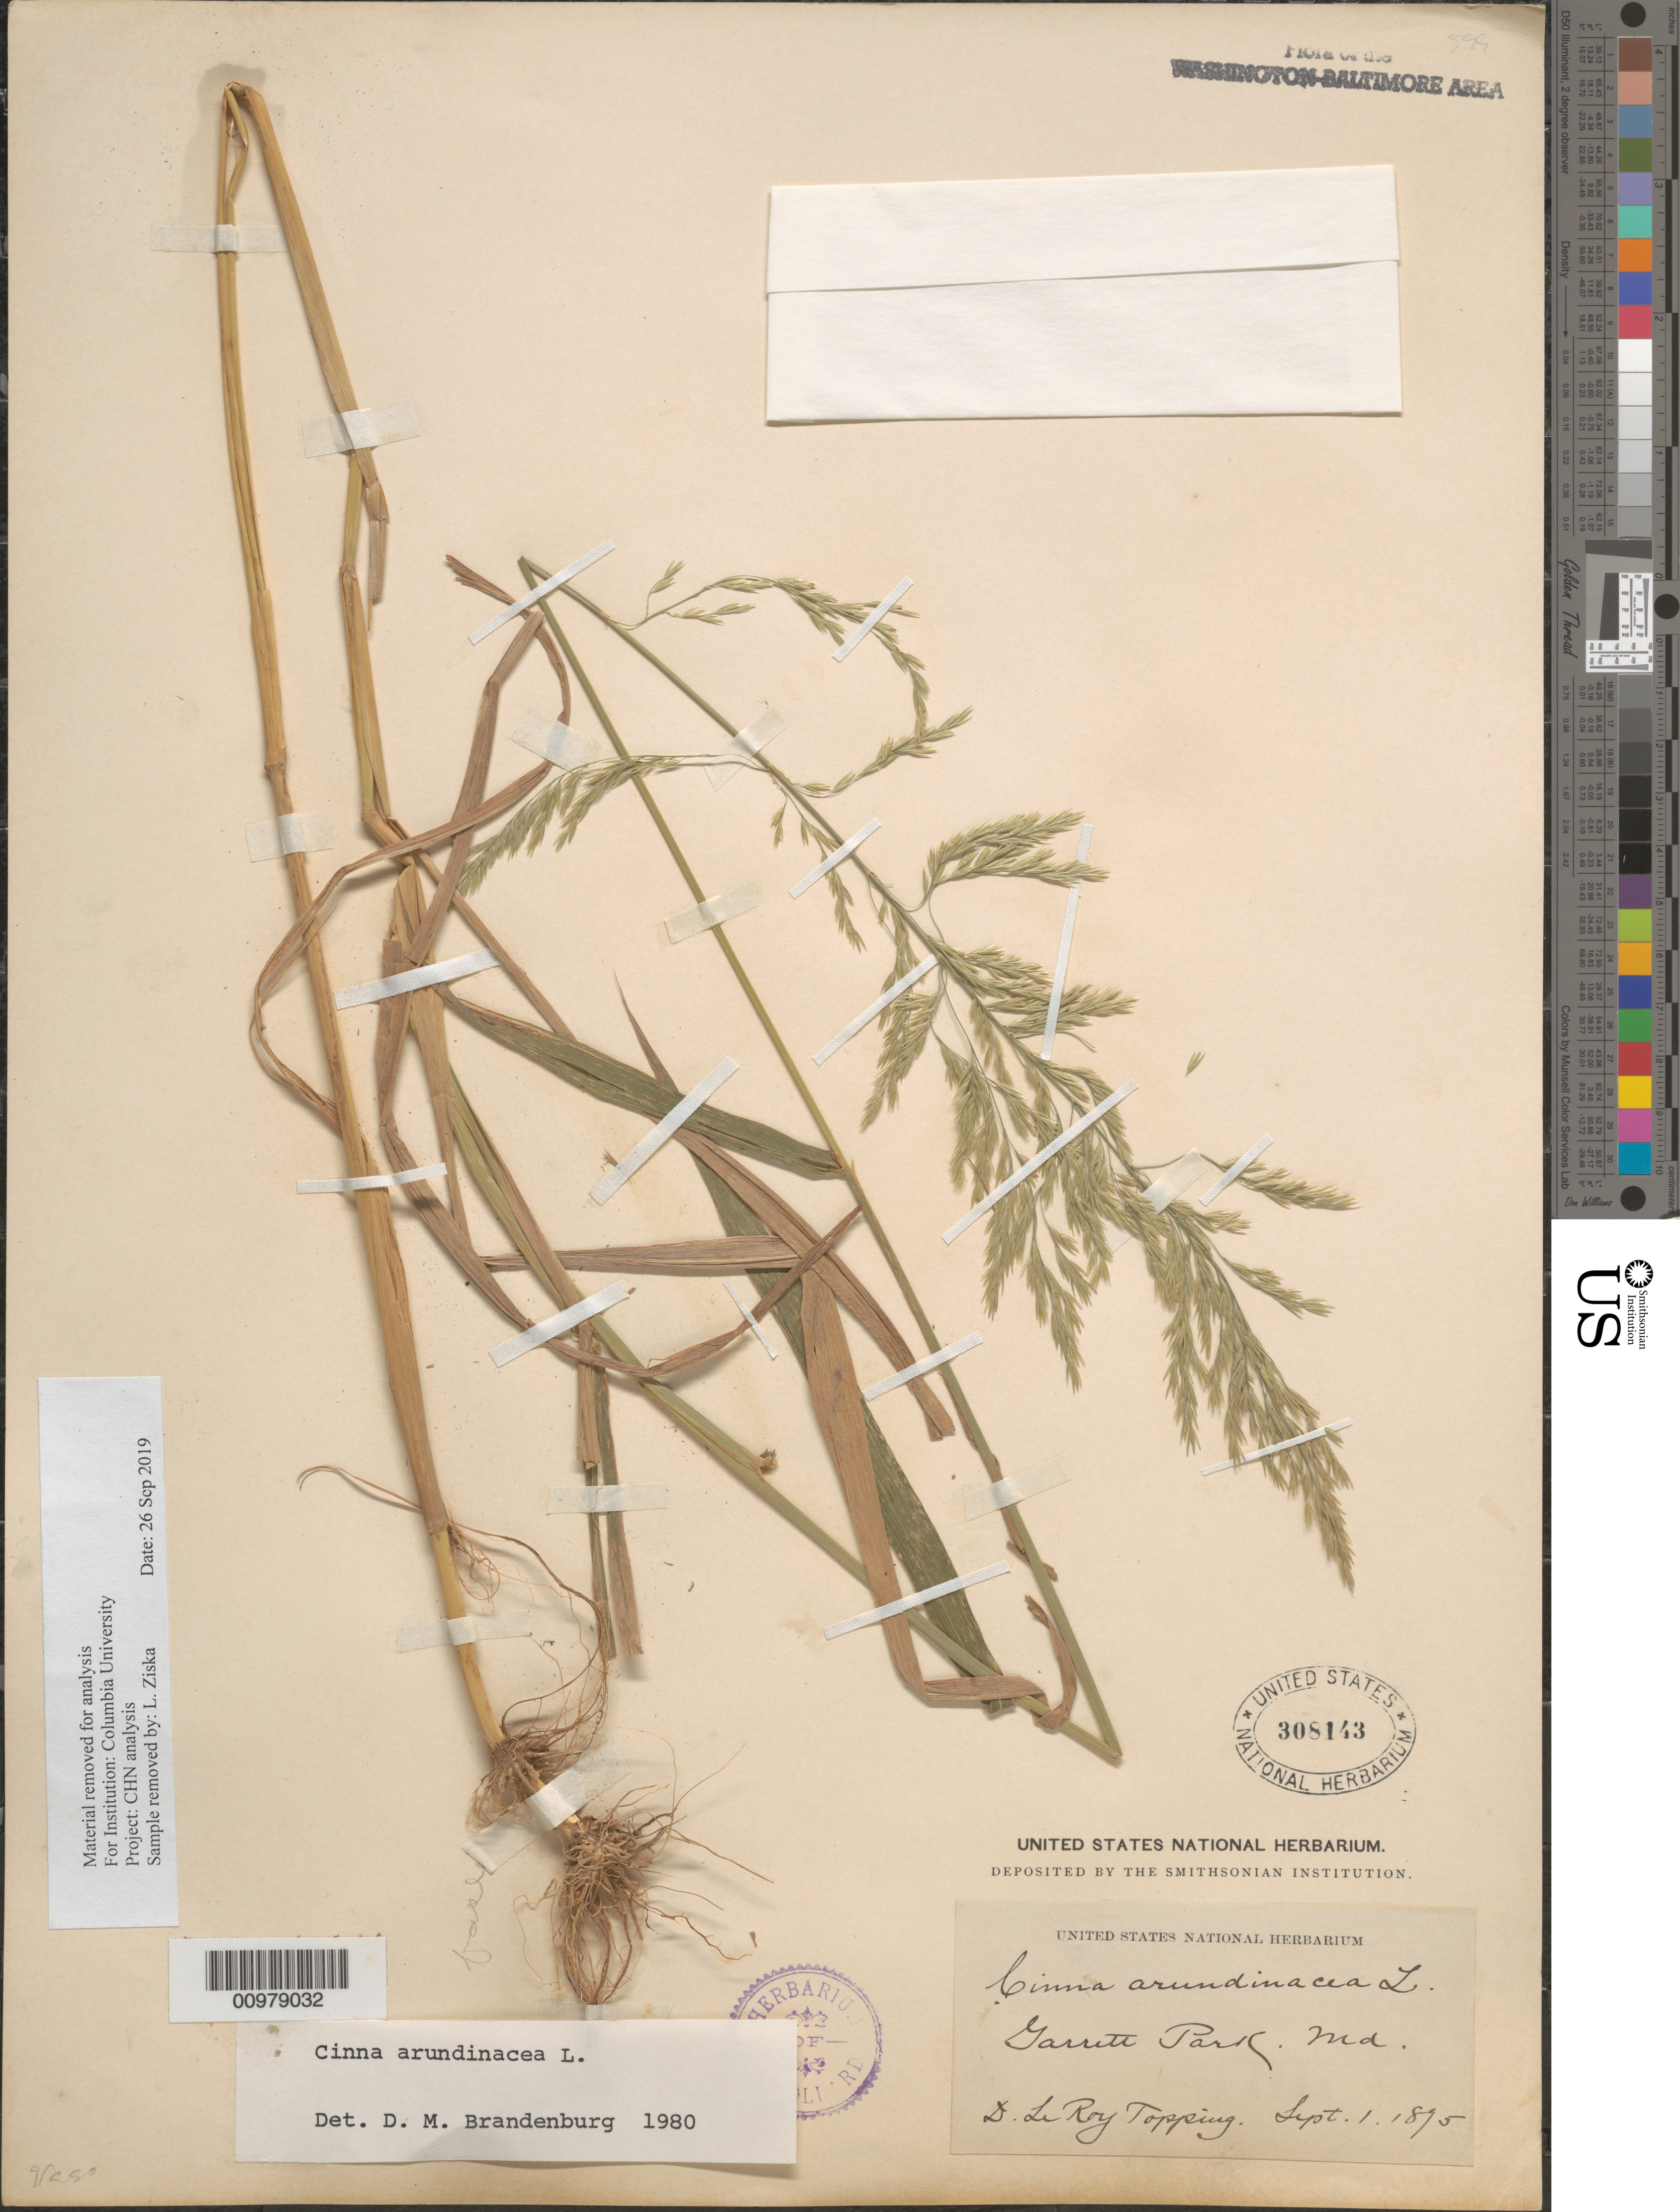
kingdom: Plantae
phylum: Tracheophyta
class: Liliopsida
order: Poales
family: Poaceae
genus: Cinna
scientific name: Cinna arundinacea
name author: L.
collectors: D. L. Topping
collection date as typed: Sept. 1, 1895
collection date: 1895-09-01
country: United States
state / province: Maryland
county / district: Montgomery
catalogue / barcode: US 308143